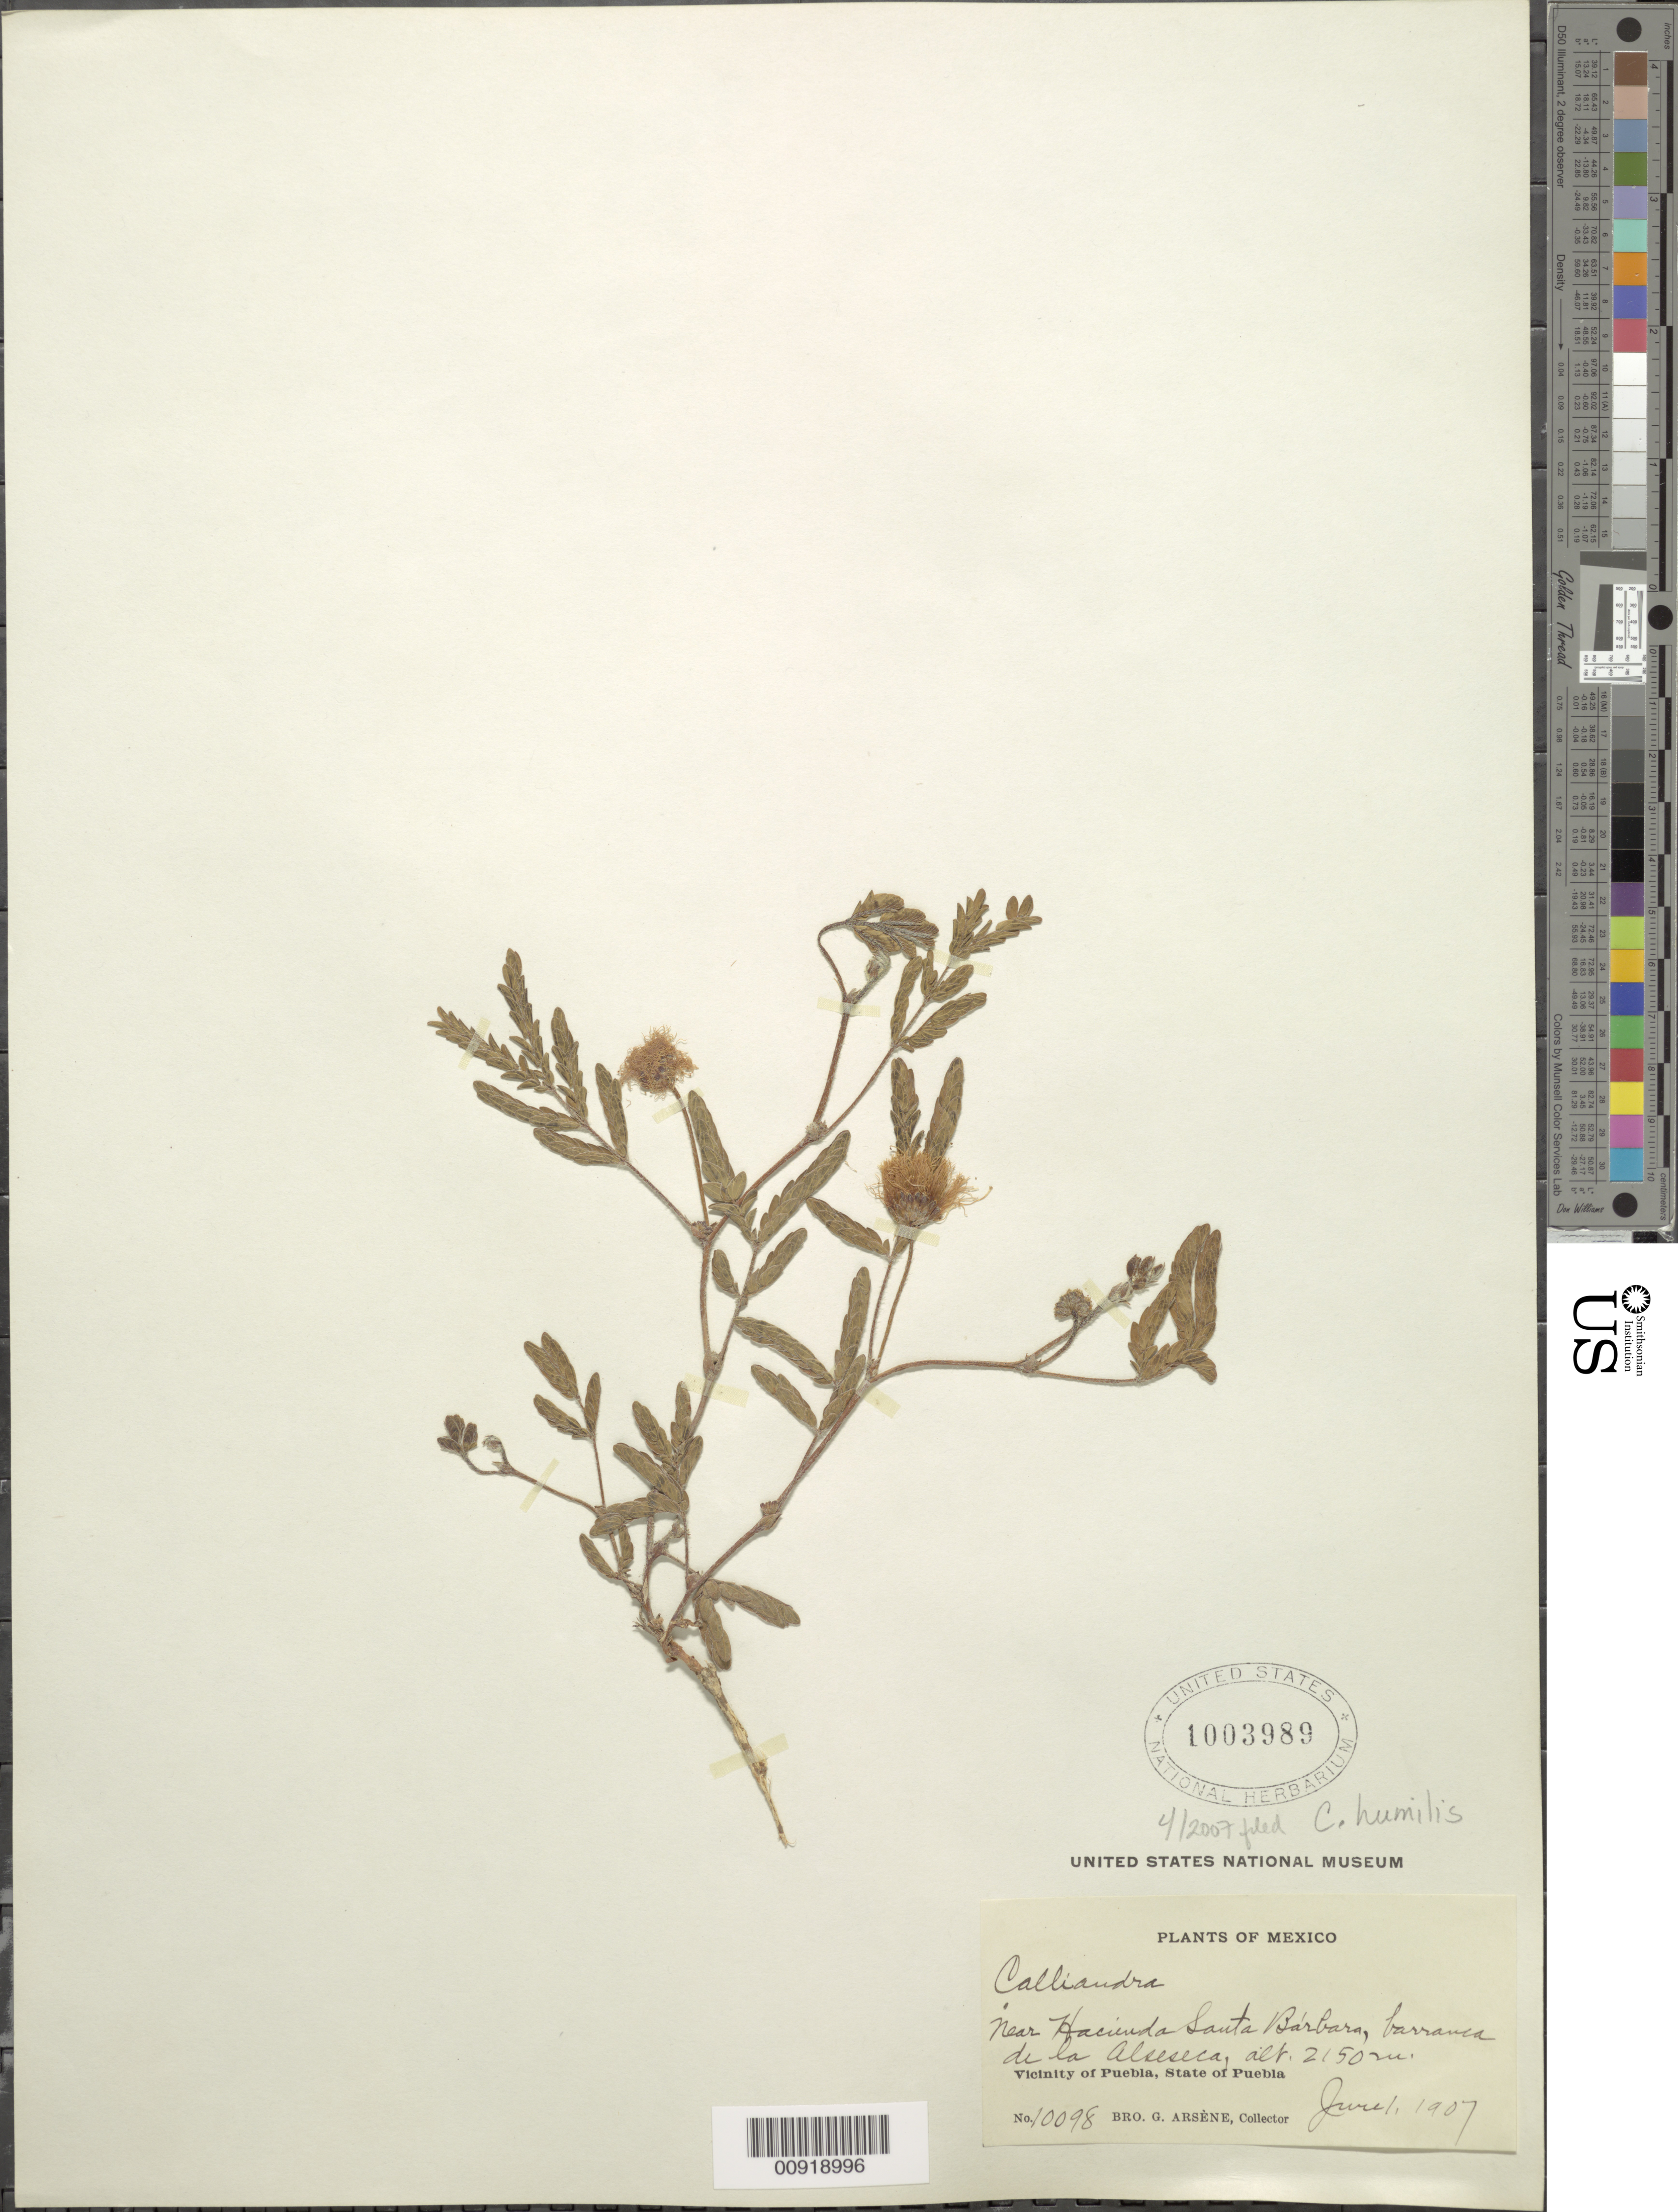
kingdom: Plantae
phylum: Tracheophyta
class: Magnoliopsida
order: Fabales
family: Fabaceae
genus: Calliandra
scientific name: Calliandra humilis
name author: Benth.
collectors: Bro. G. Arsène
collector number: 10098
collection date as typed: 01 Jun 1907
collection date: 1907-06-01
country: Mexico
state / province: Puebla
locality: Near Hacienda Santa Bárbara, barranca de la Alseseca. Vicinity of Puebla, State of Puebla.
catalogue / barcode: US 1003989